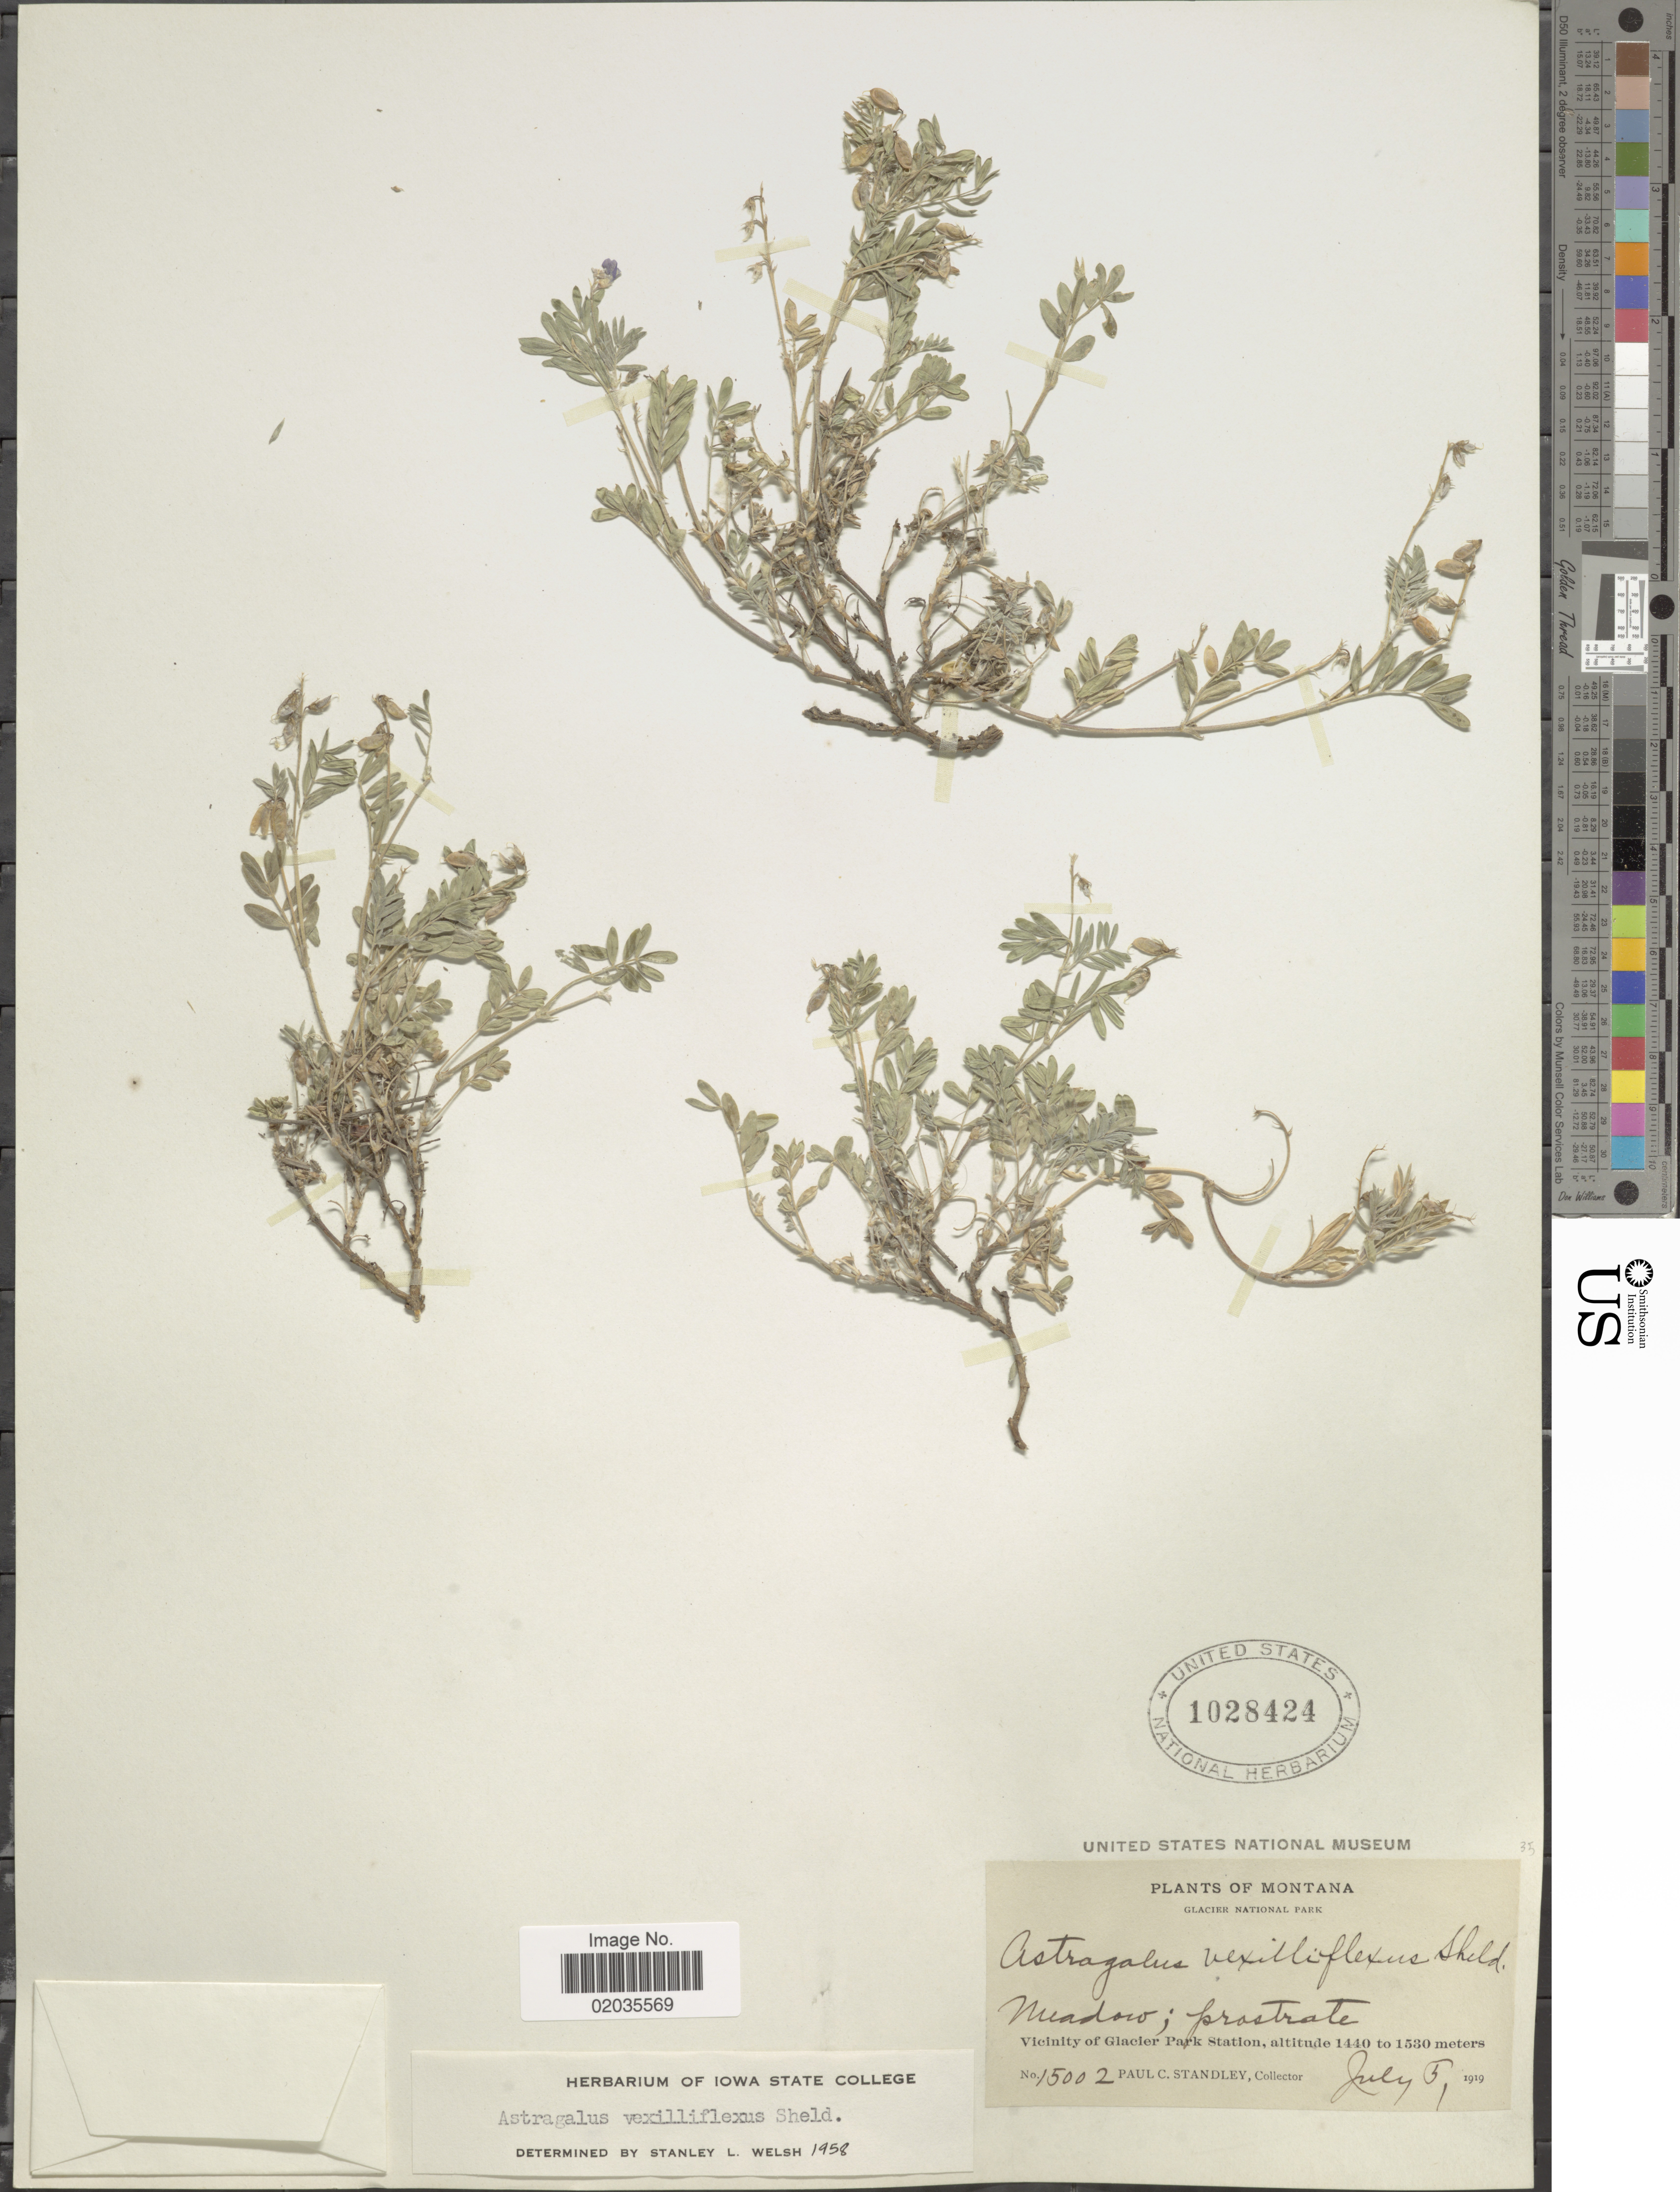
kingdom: Plantae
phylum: Tracheophyta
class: Magnoliopsida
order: Fabales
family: Fabaceae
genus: Astragalus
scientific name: Astragalus vexilliflexus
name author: E. Sheld.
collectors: P. C. Standley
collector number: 15002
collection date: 1919-07-05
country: United States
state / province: Montana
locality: Glacier National Park. Vicinity of Glacier Park Station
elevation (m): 1440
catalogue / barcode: US 1028424